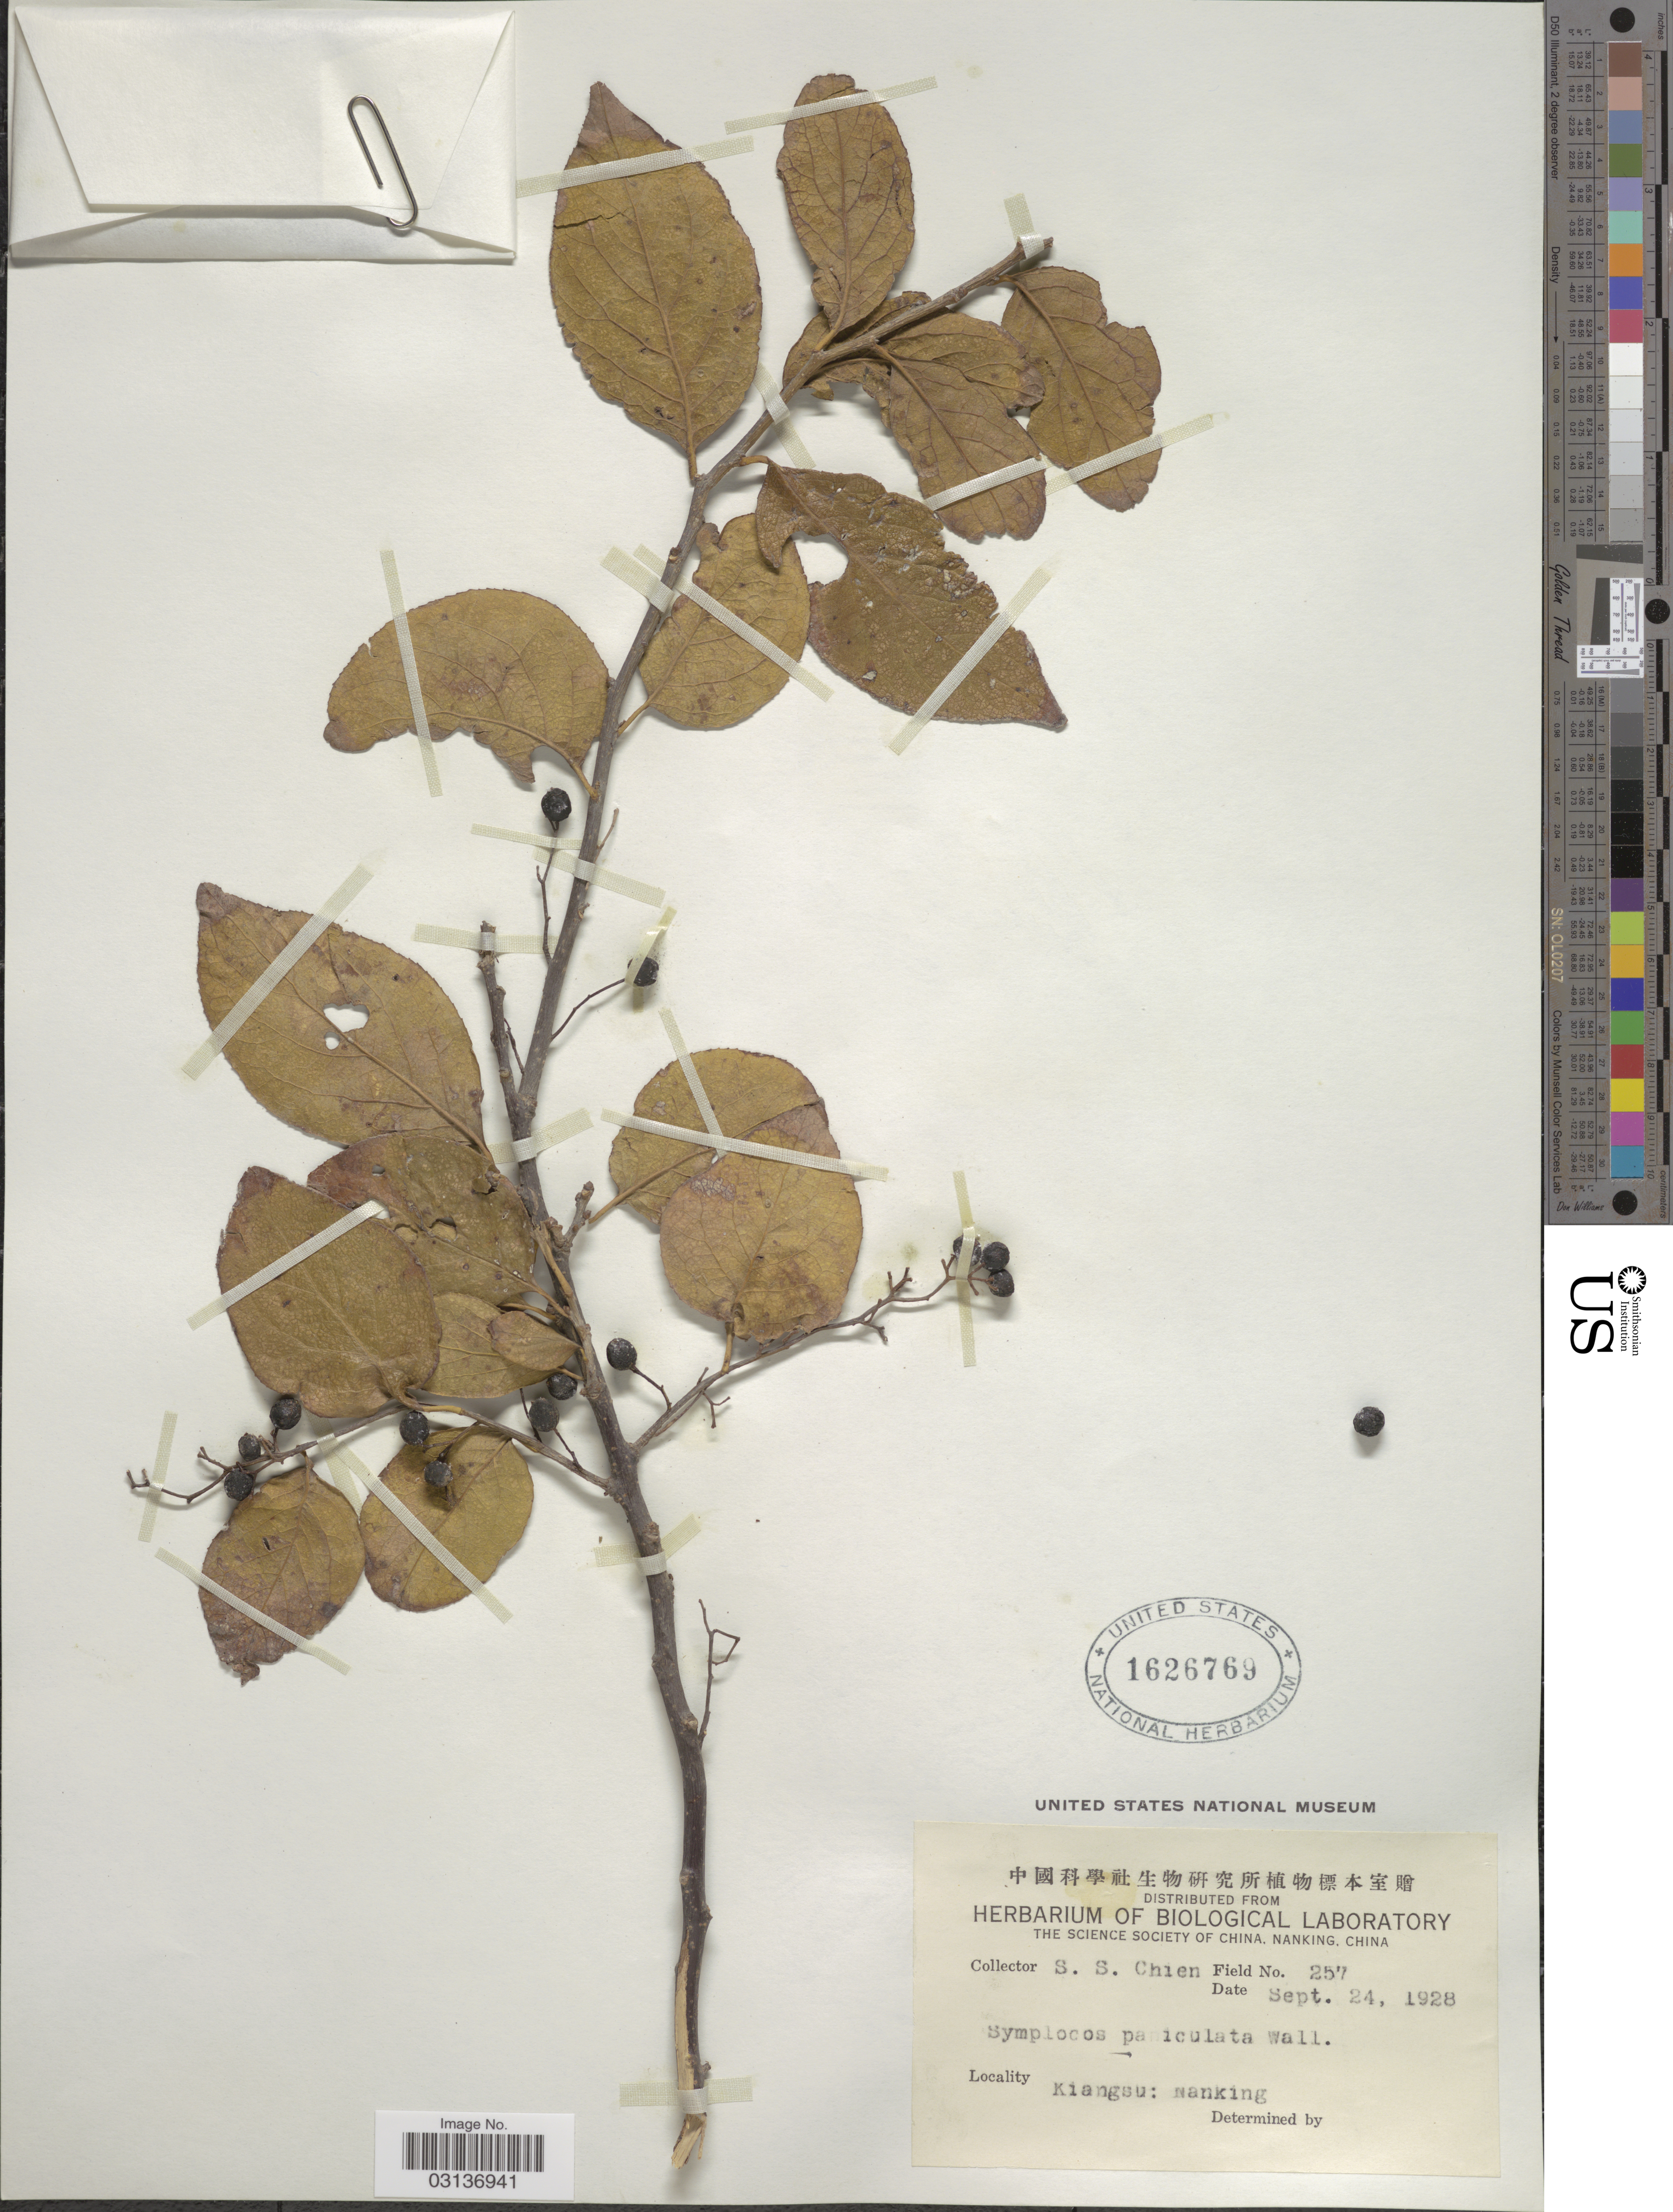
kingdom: Plantae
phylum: Tracheophyta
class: Magnoliopsida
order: Ericales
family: Symplocaceae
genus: Symplocos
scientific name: Symplocos paniculata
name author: Miq.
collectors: S. Chien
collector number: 257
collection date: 1928-09-24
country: China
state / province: Jiangsu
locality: Kiangsu: Nanking.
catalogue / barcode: US 1626769